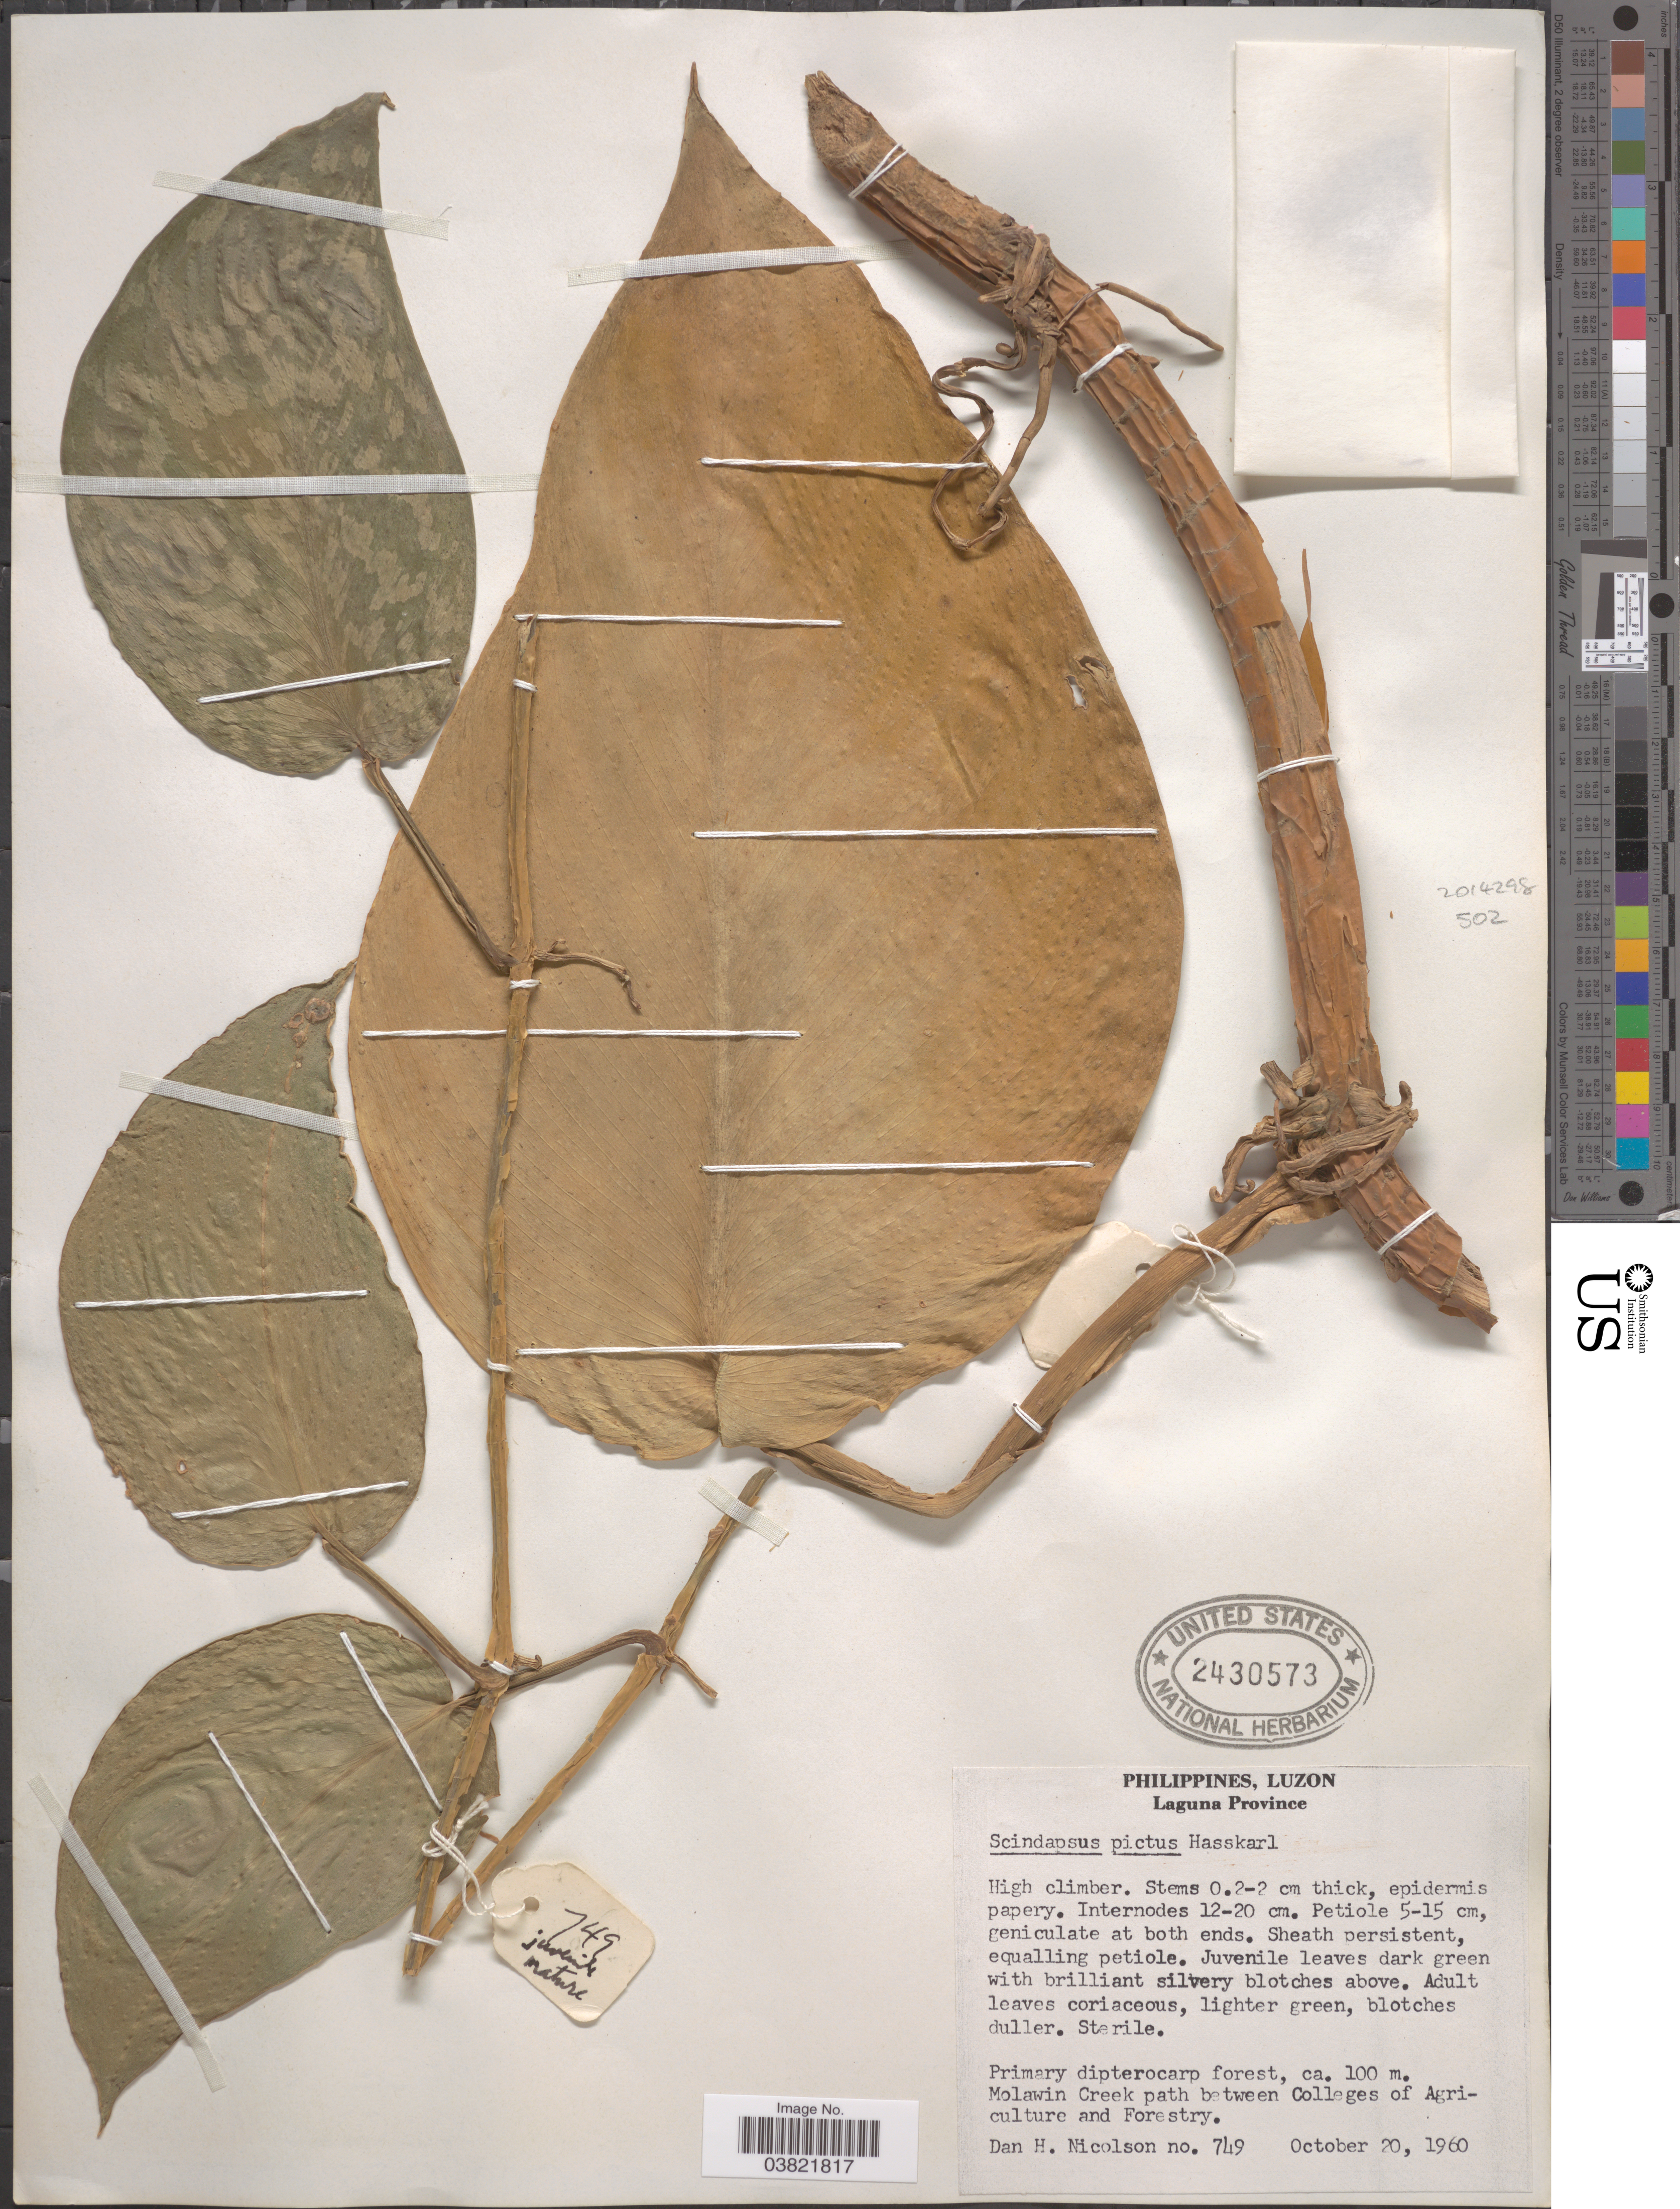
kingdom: Plantae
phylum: Tracheophyta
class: Liliopsida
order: Alismatales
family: Araceae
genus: Scindapsus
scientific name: Scindapsus pictus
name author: Hassk.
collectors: D. H. Nicolson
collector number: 749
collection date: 1960-10-20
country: Philippines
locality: Luzon, Laguna Province. Molawin Creek path between Colleges of Agriculture and Forestry.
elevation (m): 100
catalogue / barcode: US 2430573